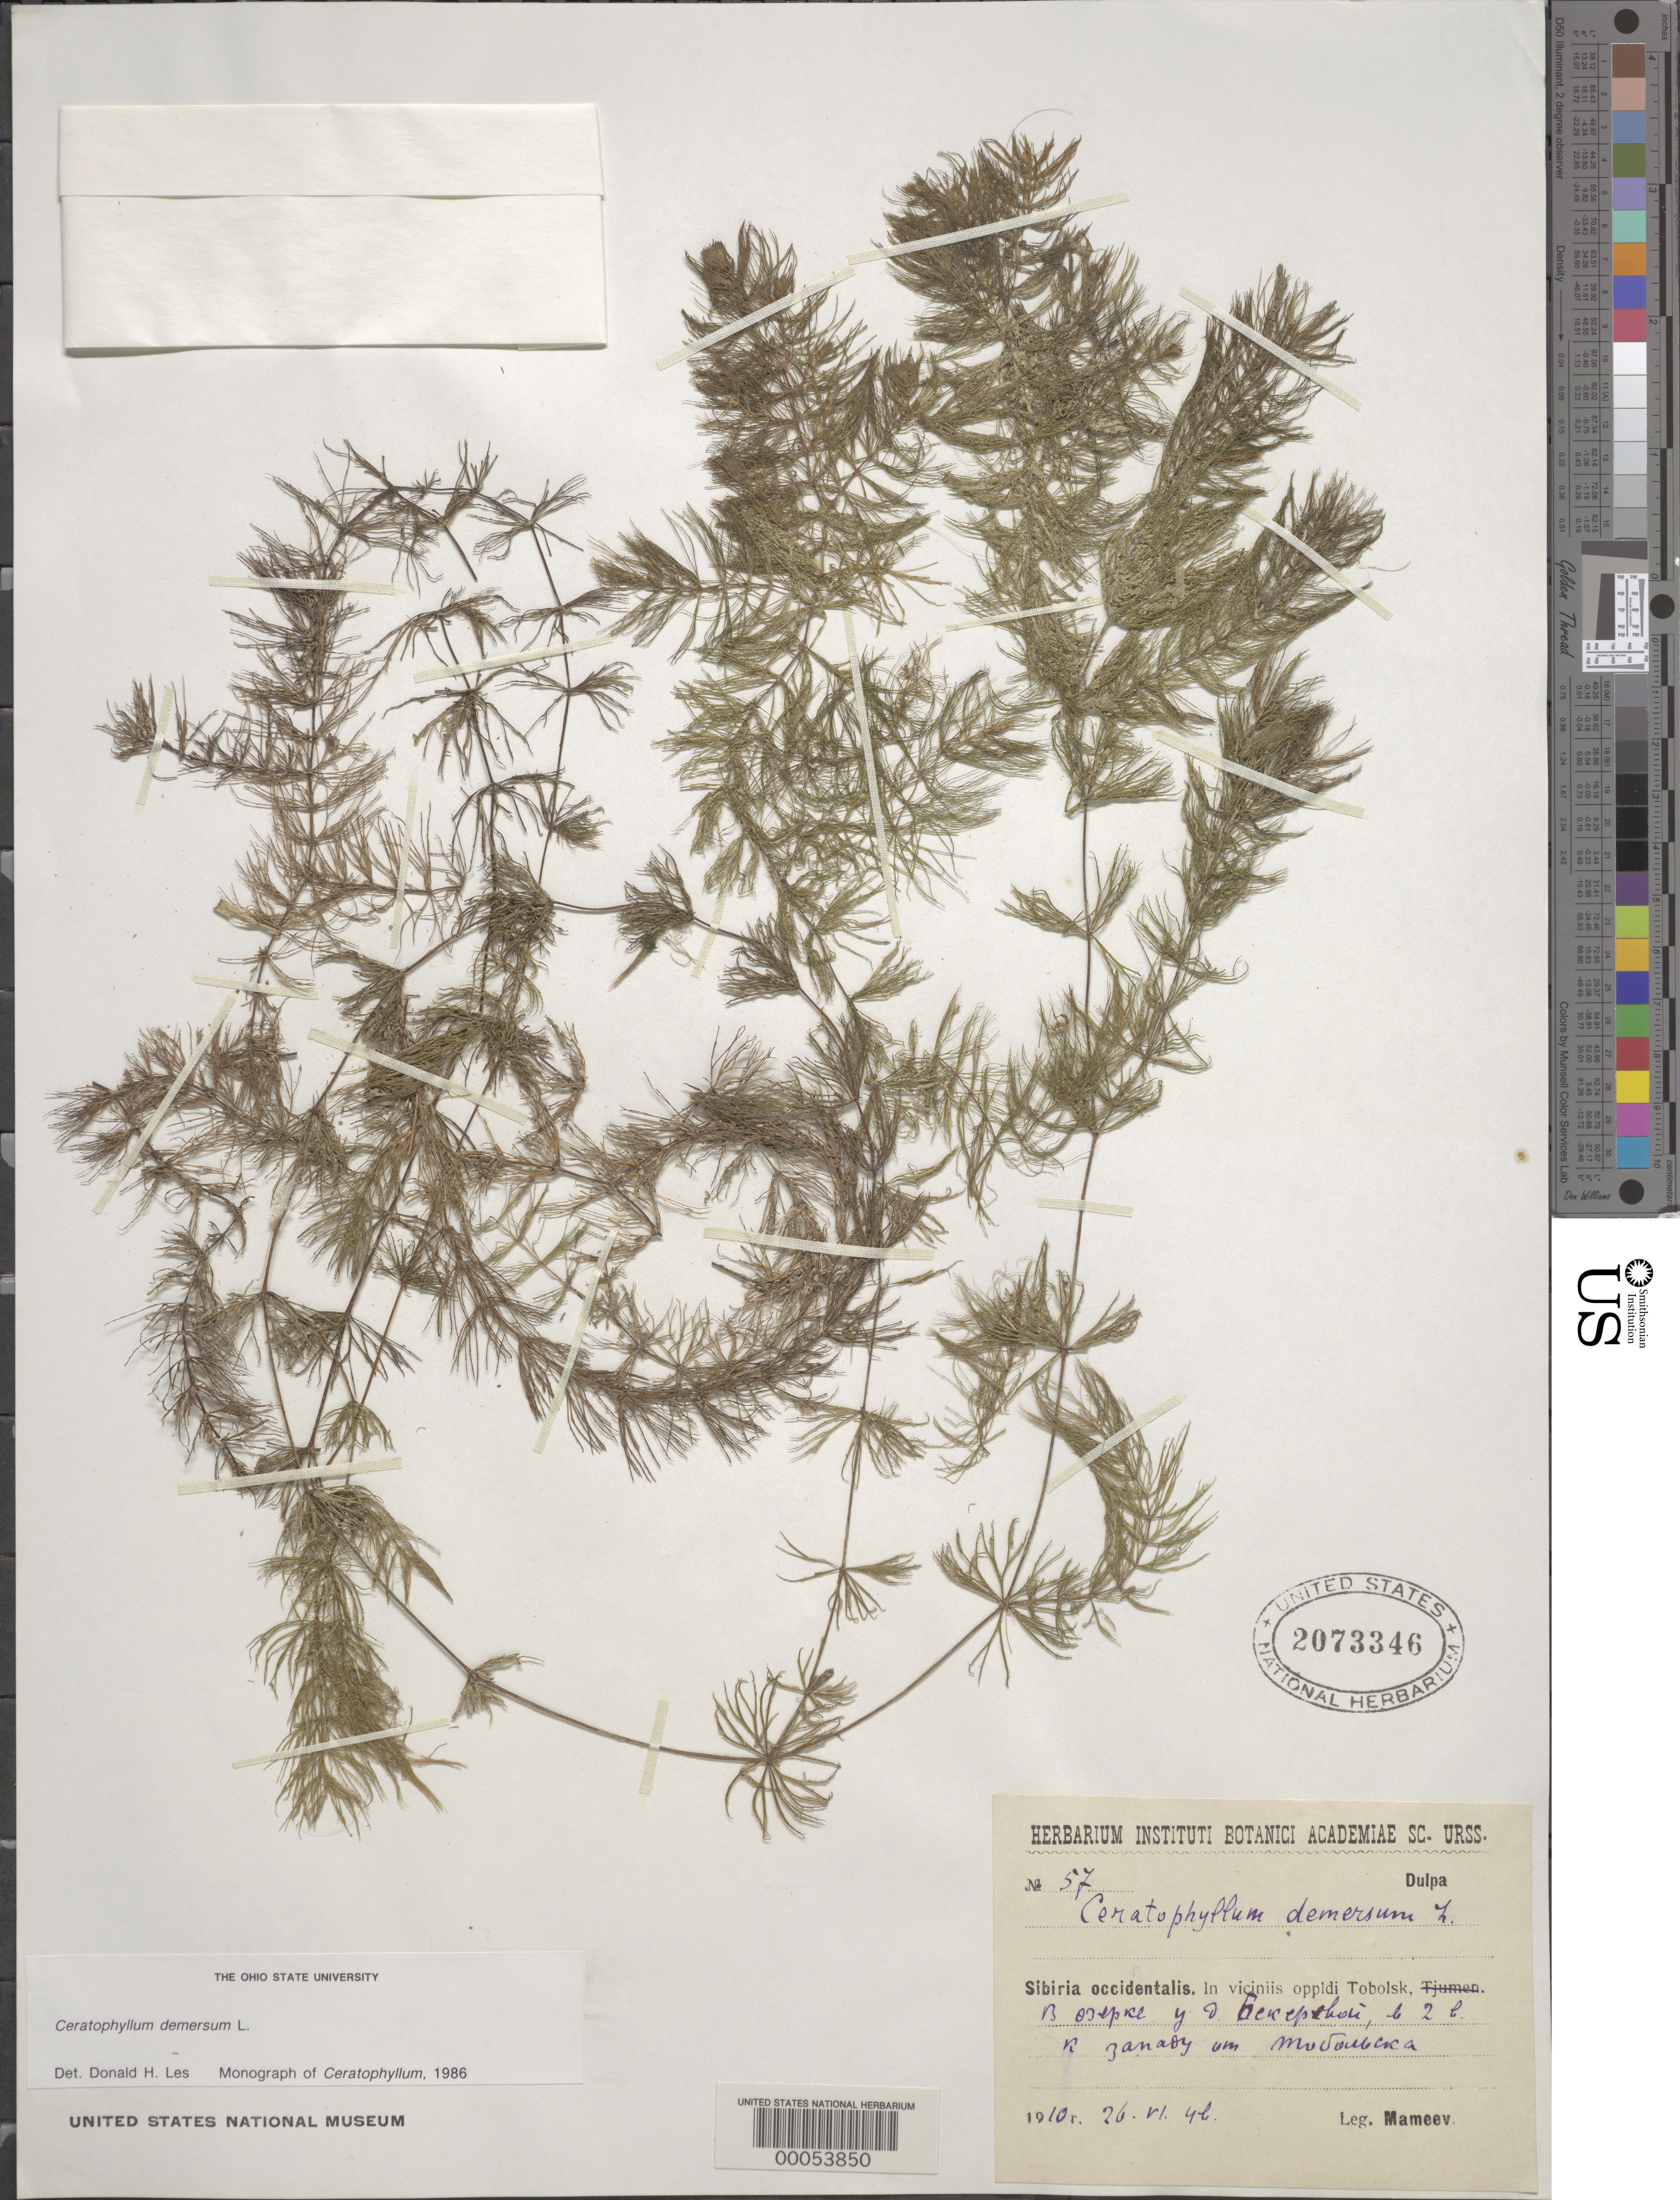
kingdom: Plantae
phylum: Tracheophyta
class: Magnoliopsida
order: Ceratophyllales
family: Ceratophyllaceae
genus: Ceratophyllum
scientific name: Ceratophyllum demersum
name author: L.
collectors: Mameev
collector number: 57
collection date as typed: Transcribed d/m/y: 26/6/46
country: Russian Federation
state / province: Tyumen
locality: Sibiria occidentalis. In viciniis oppidi Tobolsk, X.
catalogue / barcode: US 2073346